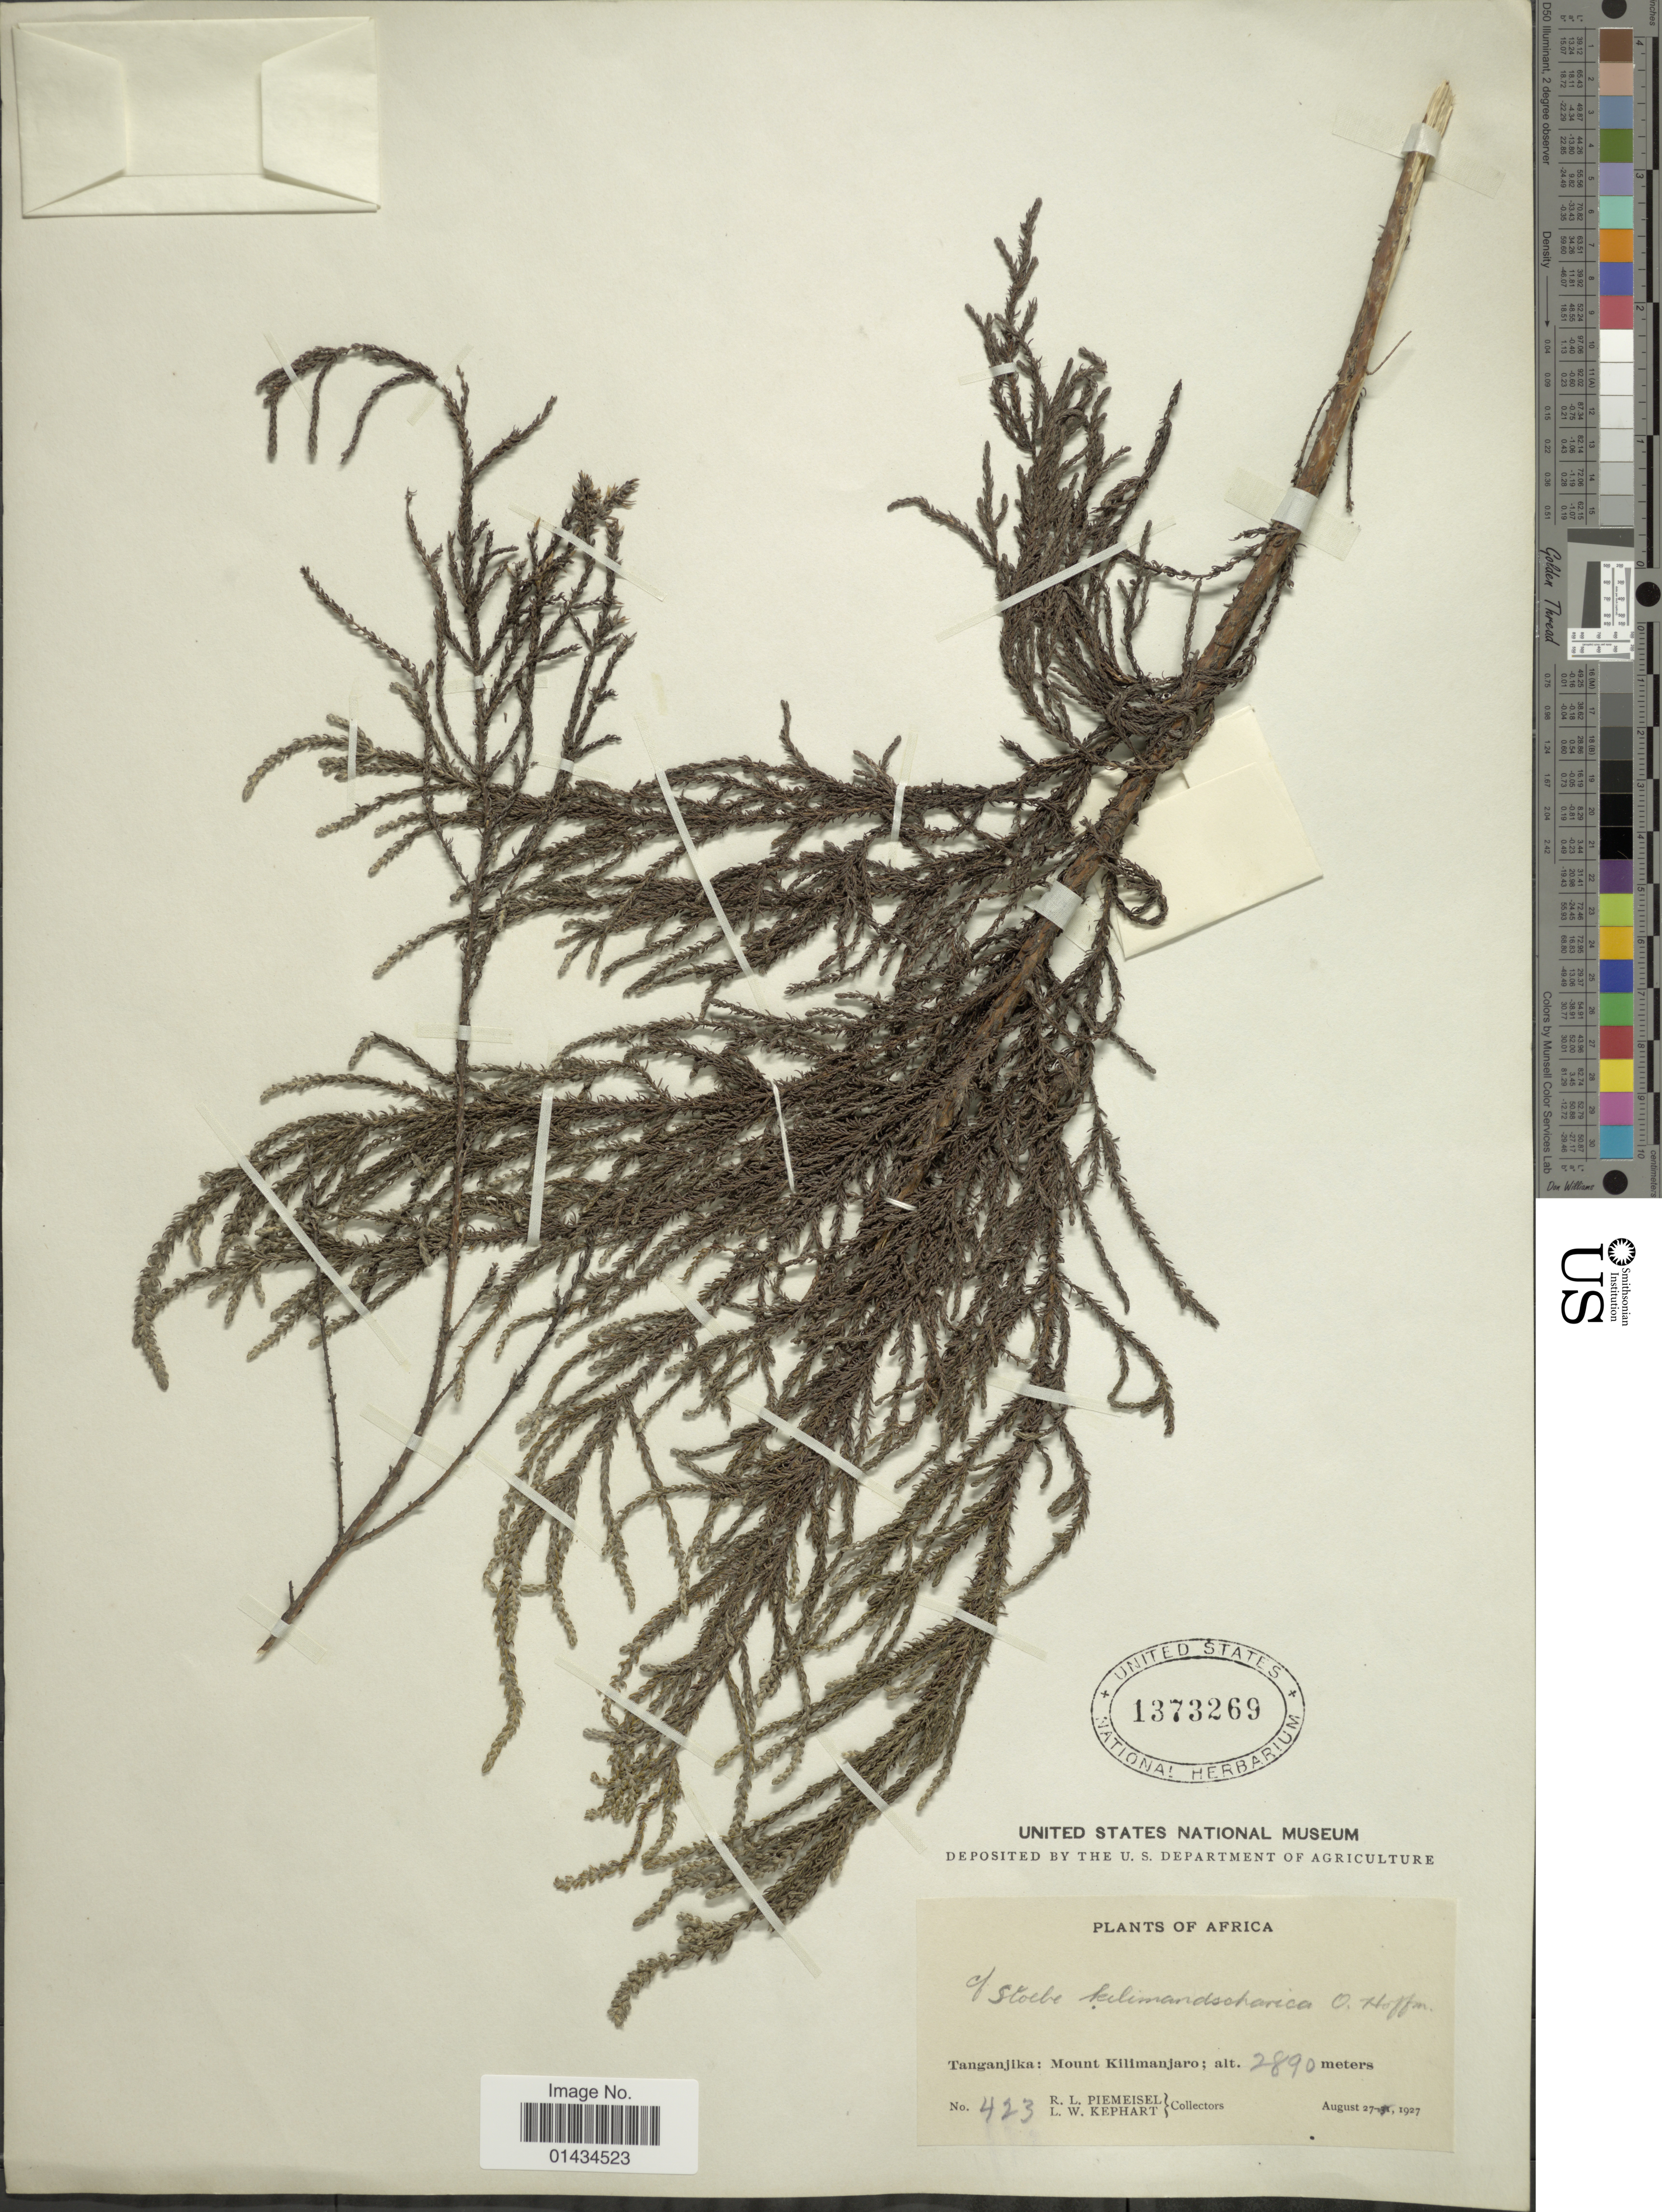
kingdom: Plantae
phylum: Tracheophyta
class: Magnoliopsida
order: Asterales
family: Asteraceae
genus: Stoebe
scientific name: Stoebe kilimandscharica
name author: O. Hoffm.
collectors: R. L. Piemeisel & L. W. Kephart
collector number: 423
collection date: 1927-08-27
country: Tanzania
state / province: Kilimanjaro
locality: Africa, Tanganjika:: Mount Kilimanjaro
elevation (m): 2890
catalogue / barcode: US 1373269